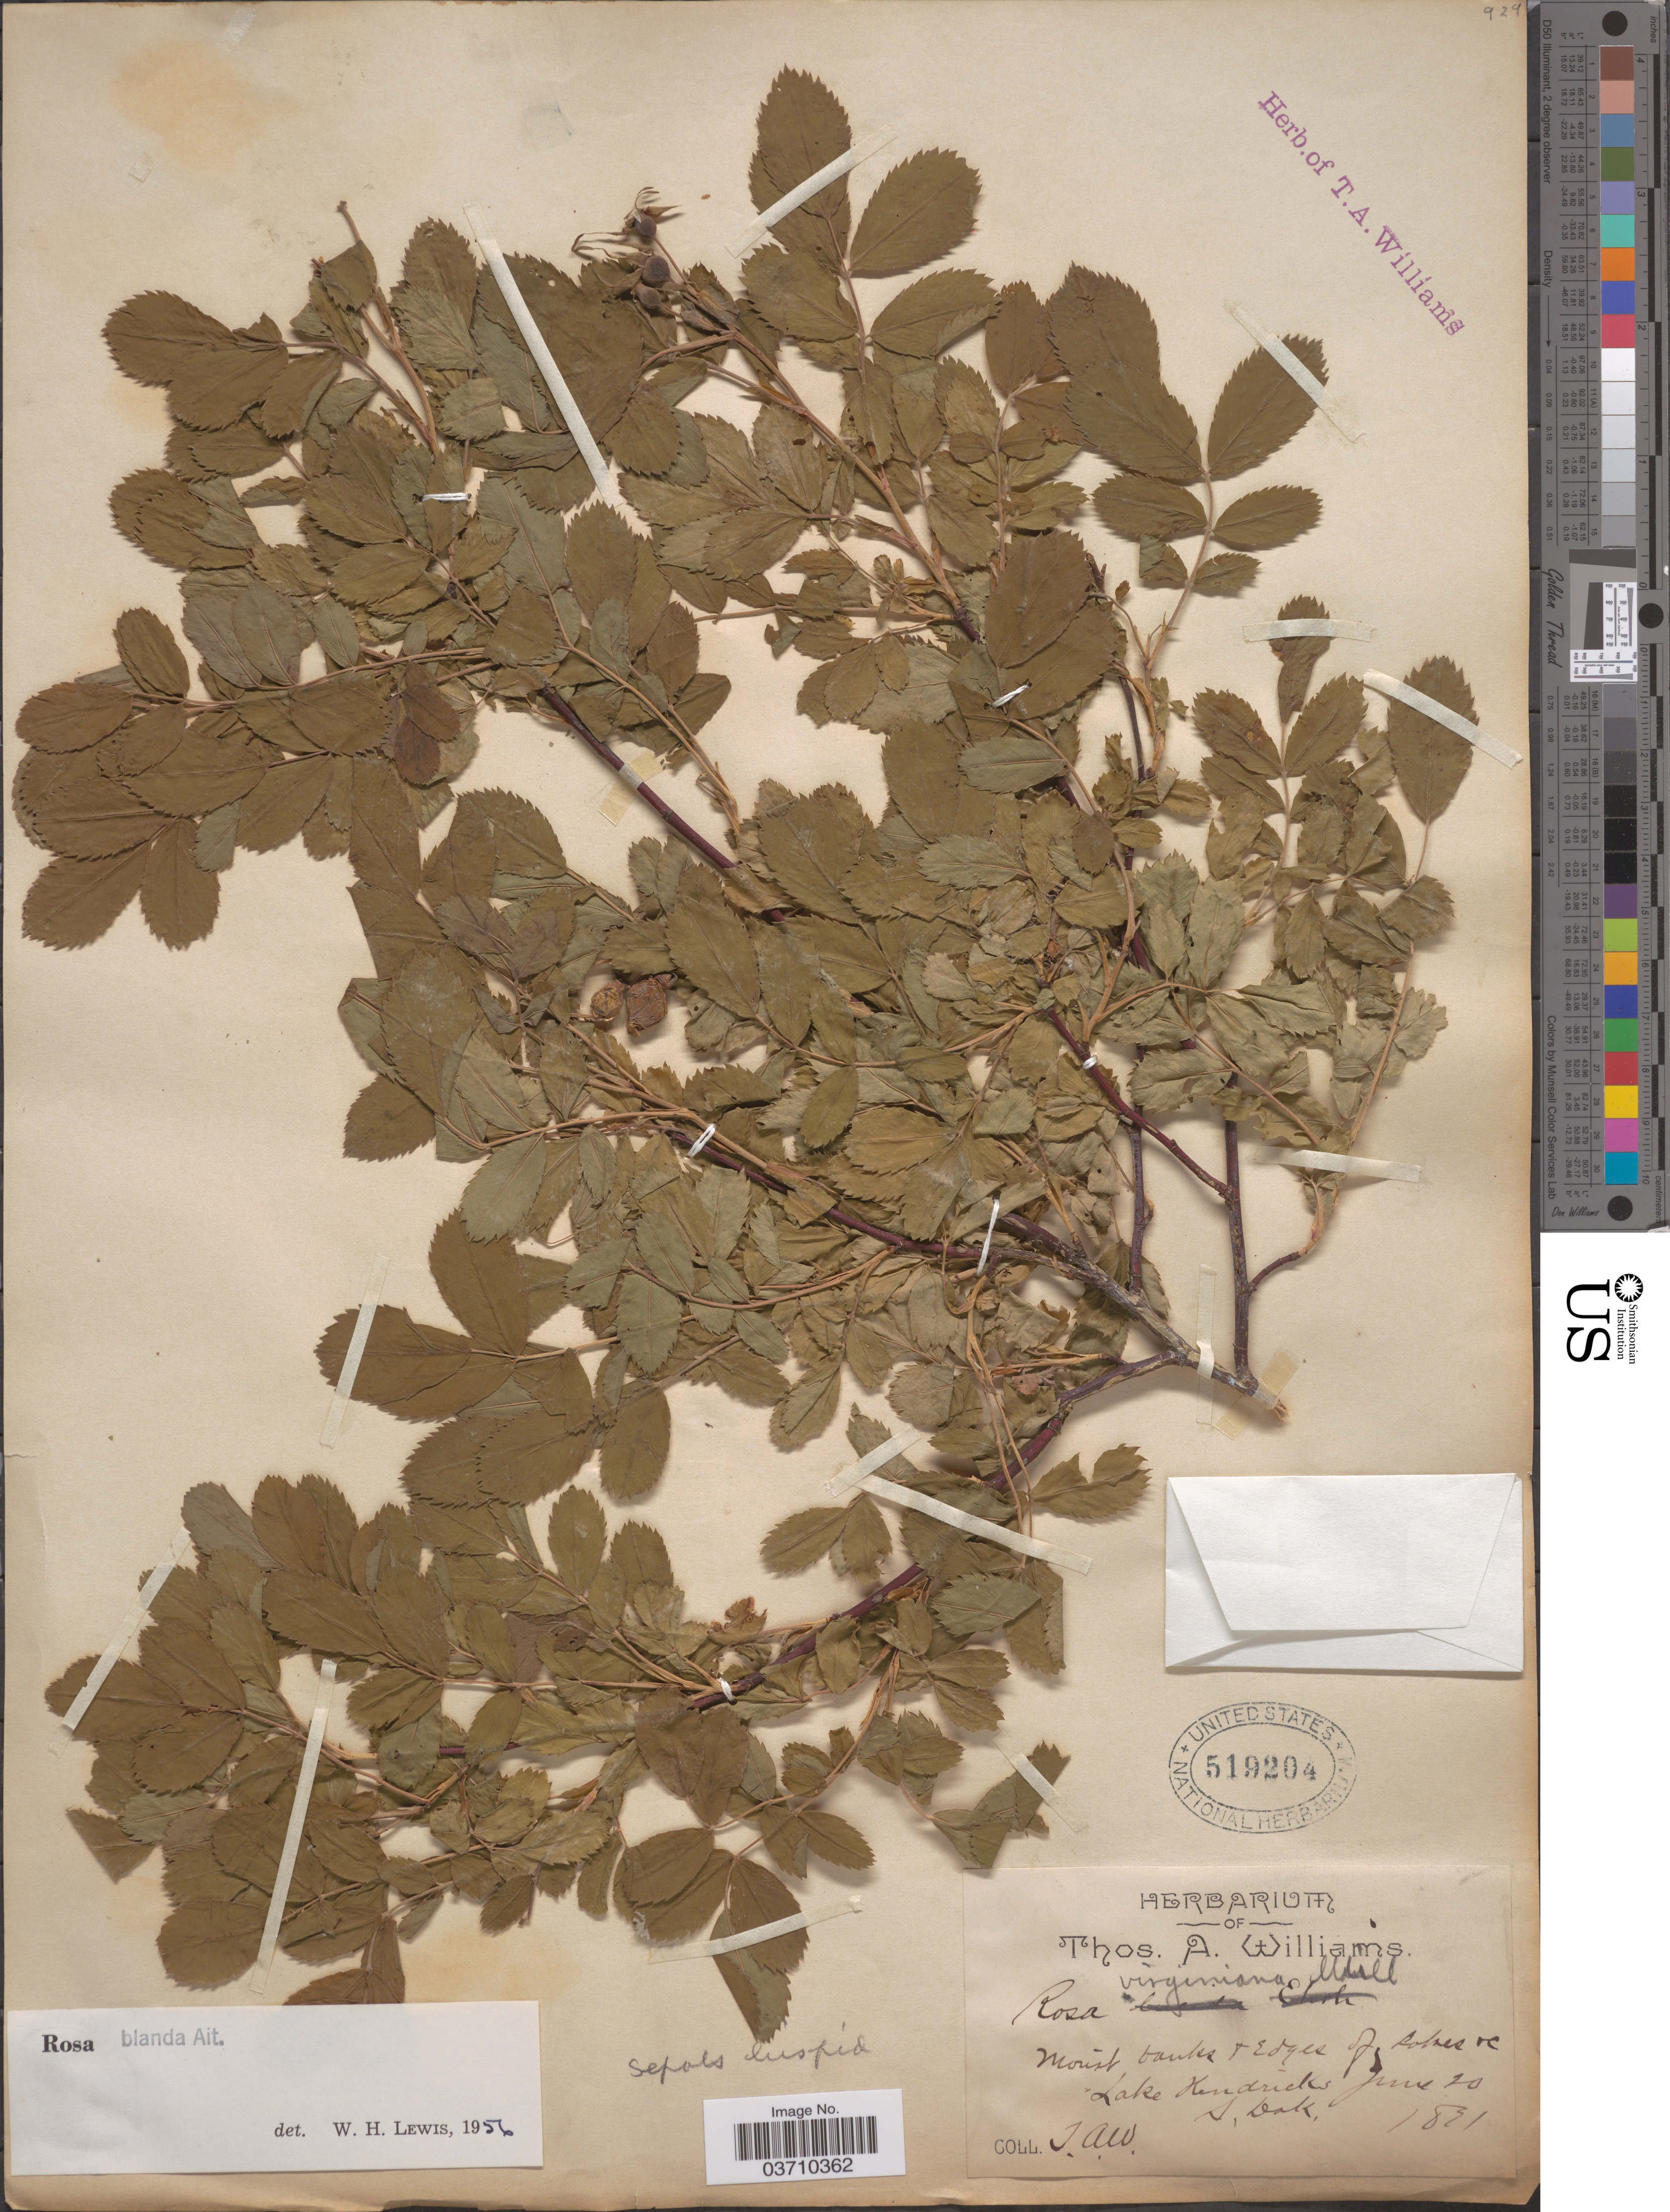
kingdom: Plantae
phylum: Tracheophyta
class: Magnoliopsida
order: Rosales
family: Rosaceae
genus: Rosa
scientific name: Rosa blanda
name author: Aiton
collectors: T. A. Williams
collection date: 1831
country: United States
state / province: South Dakota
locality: Lake Hendriks.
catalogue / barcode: US 519204